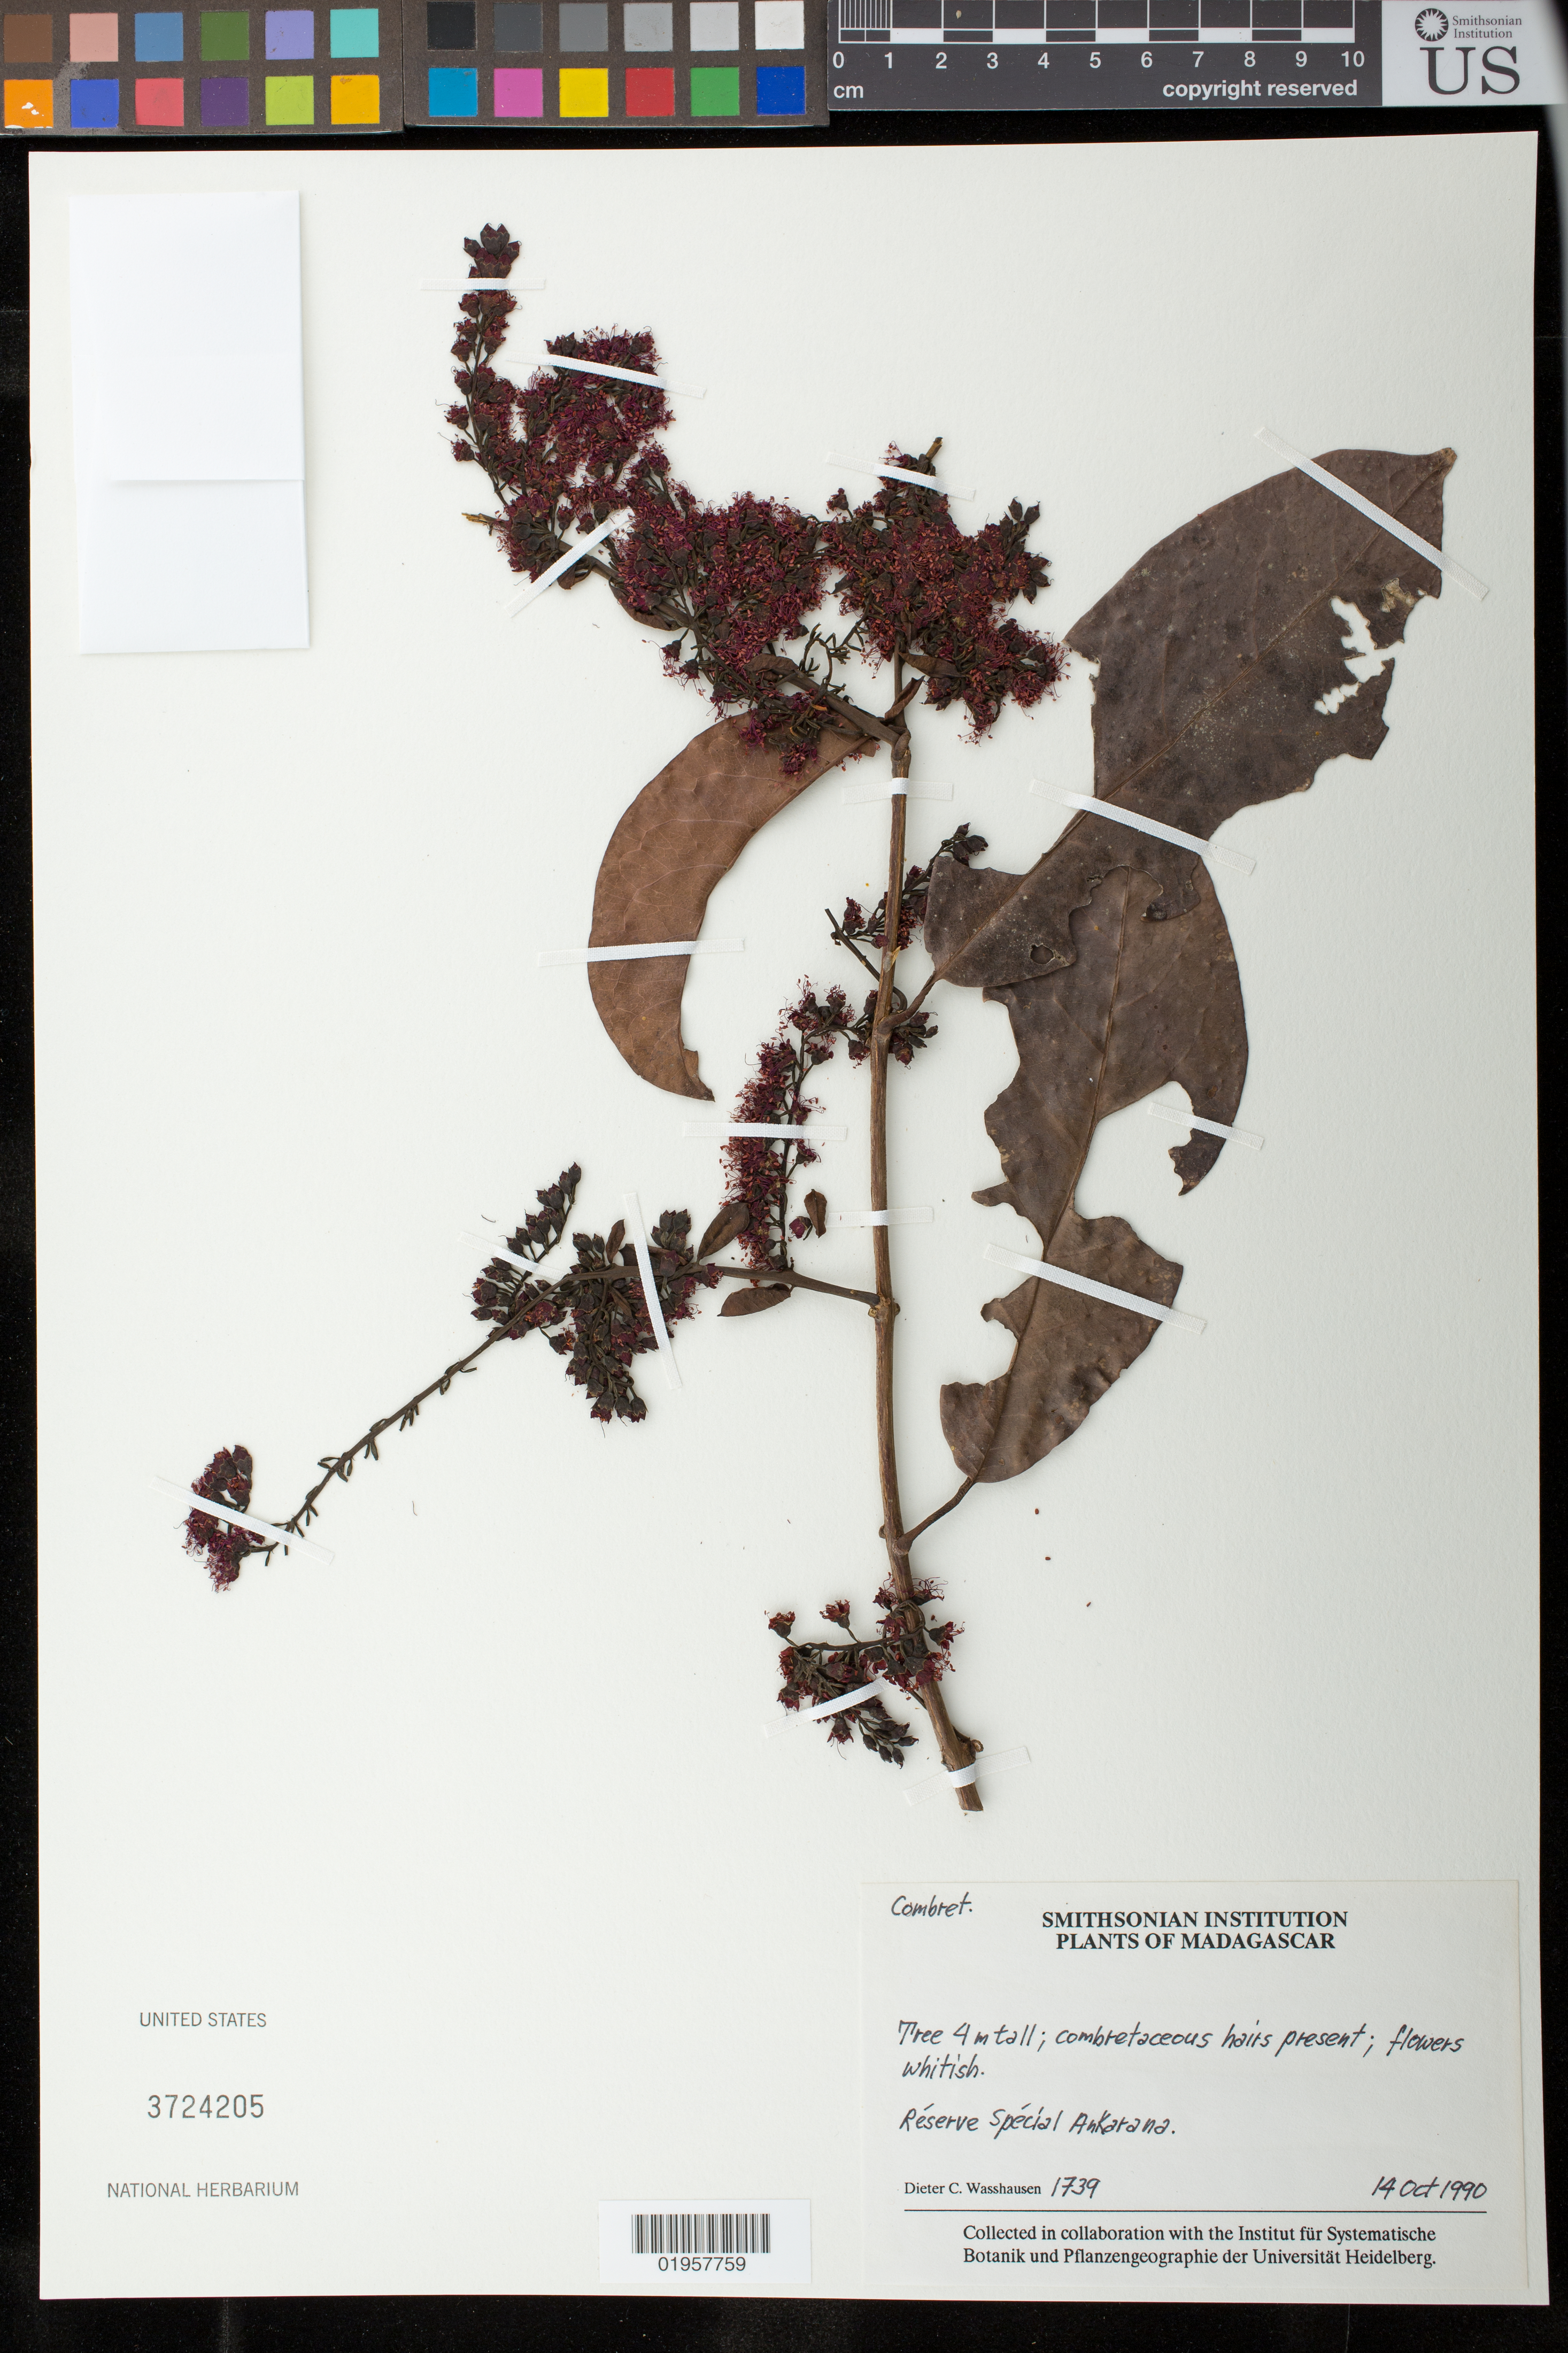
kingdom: Plantae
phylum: Tracheophyta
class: Magnoliopsida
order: Myrtales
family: Combretaceae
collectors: D. C. Wasshausen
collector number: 1739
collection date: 1990-10-14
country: Madagascar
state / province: Diana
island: Madagascar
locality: Réserve Spécial Ankarana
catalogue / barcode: US 3724205